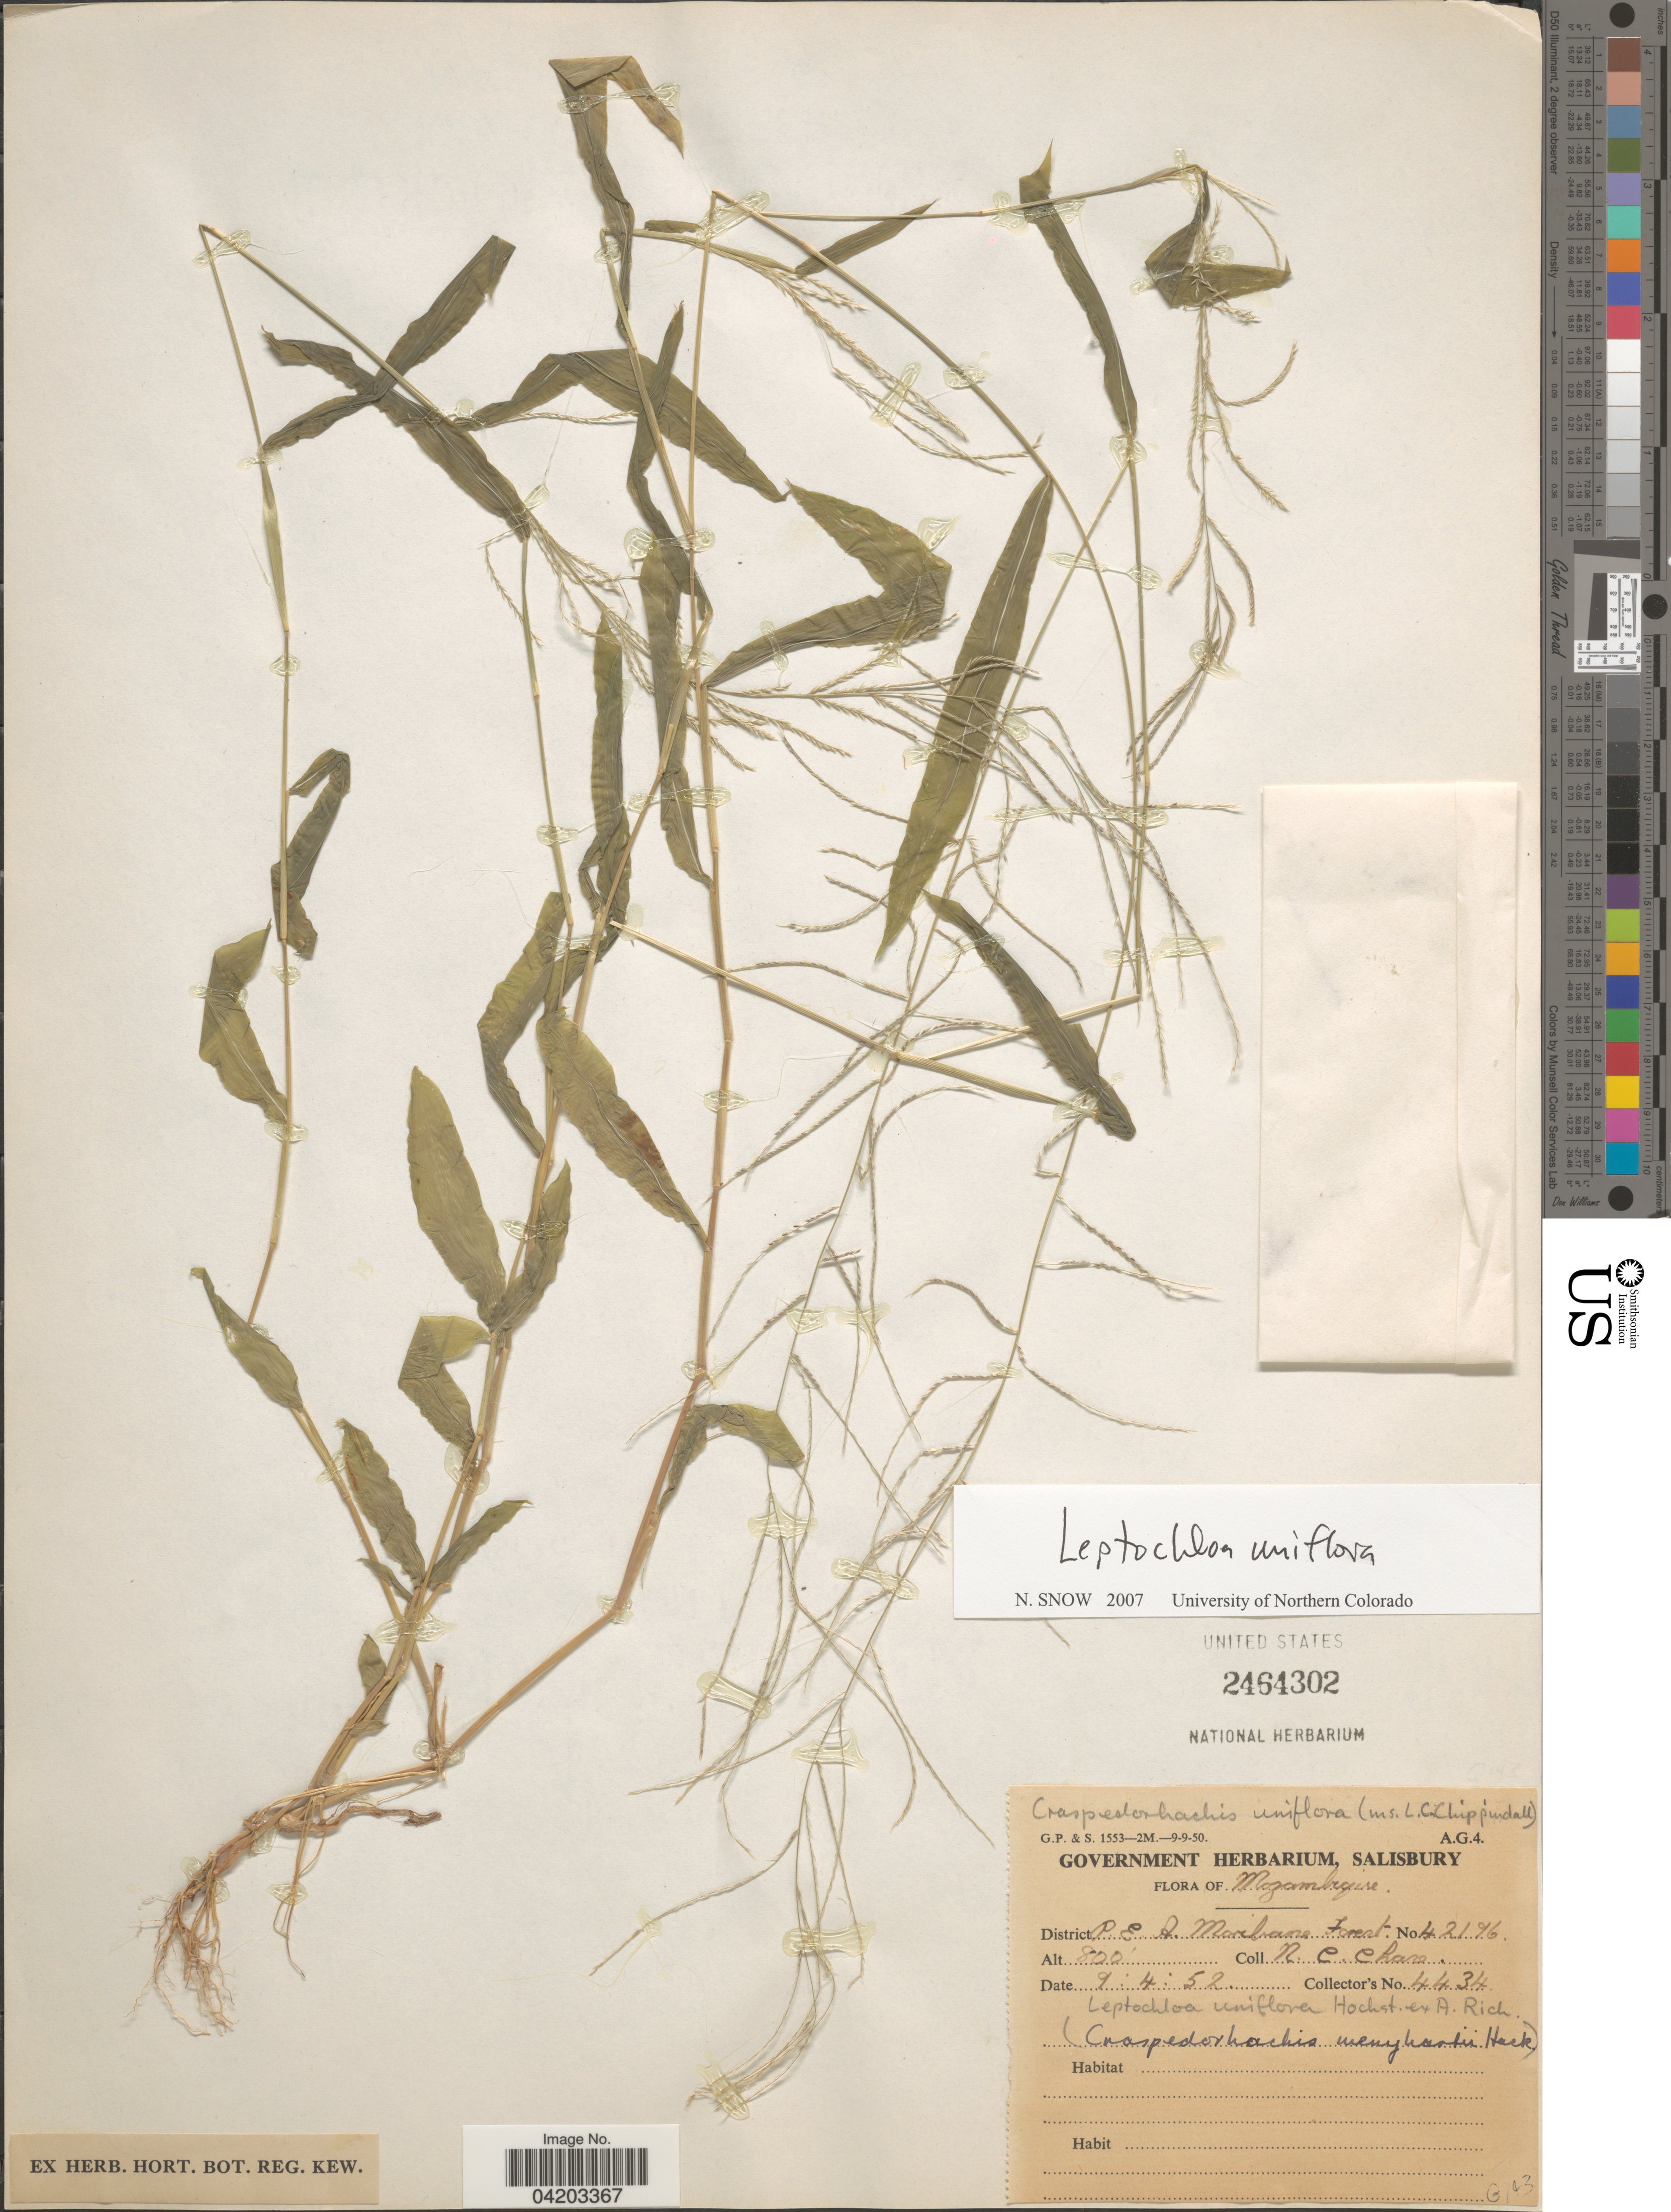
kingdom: Plantae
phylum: Tracheophyta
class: Liliopsida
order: Poales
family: Poaceae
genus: Trigonochloa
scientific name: Trigonochloa uniflora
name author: (Hochst. ex A. Rich.) P.M. Peterson & N. Snow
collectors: N. C. Chase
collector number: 4434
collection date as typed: Transcribed d/m/y: 9/4/52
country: Mozambique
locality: P.E.A. Moribane Forest.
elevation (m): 244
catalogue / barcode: US 2464302